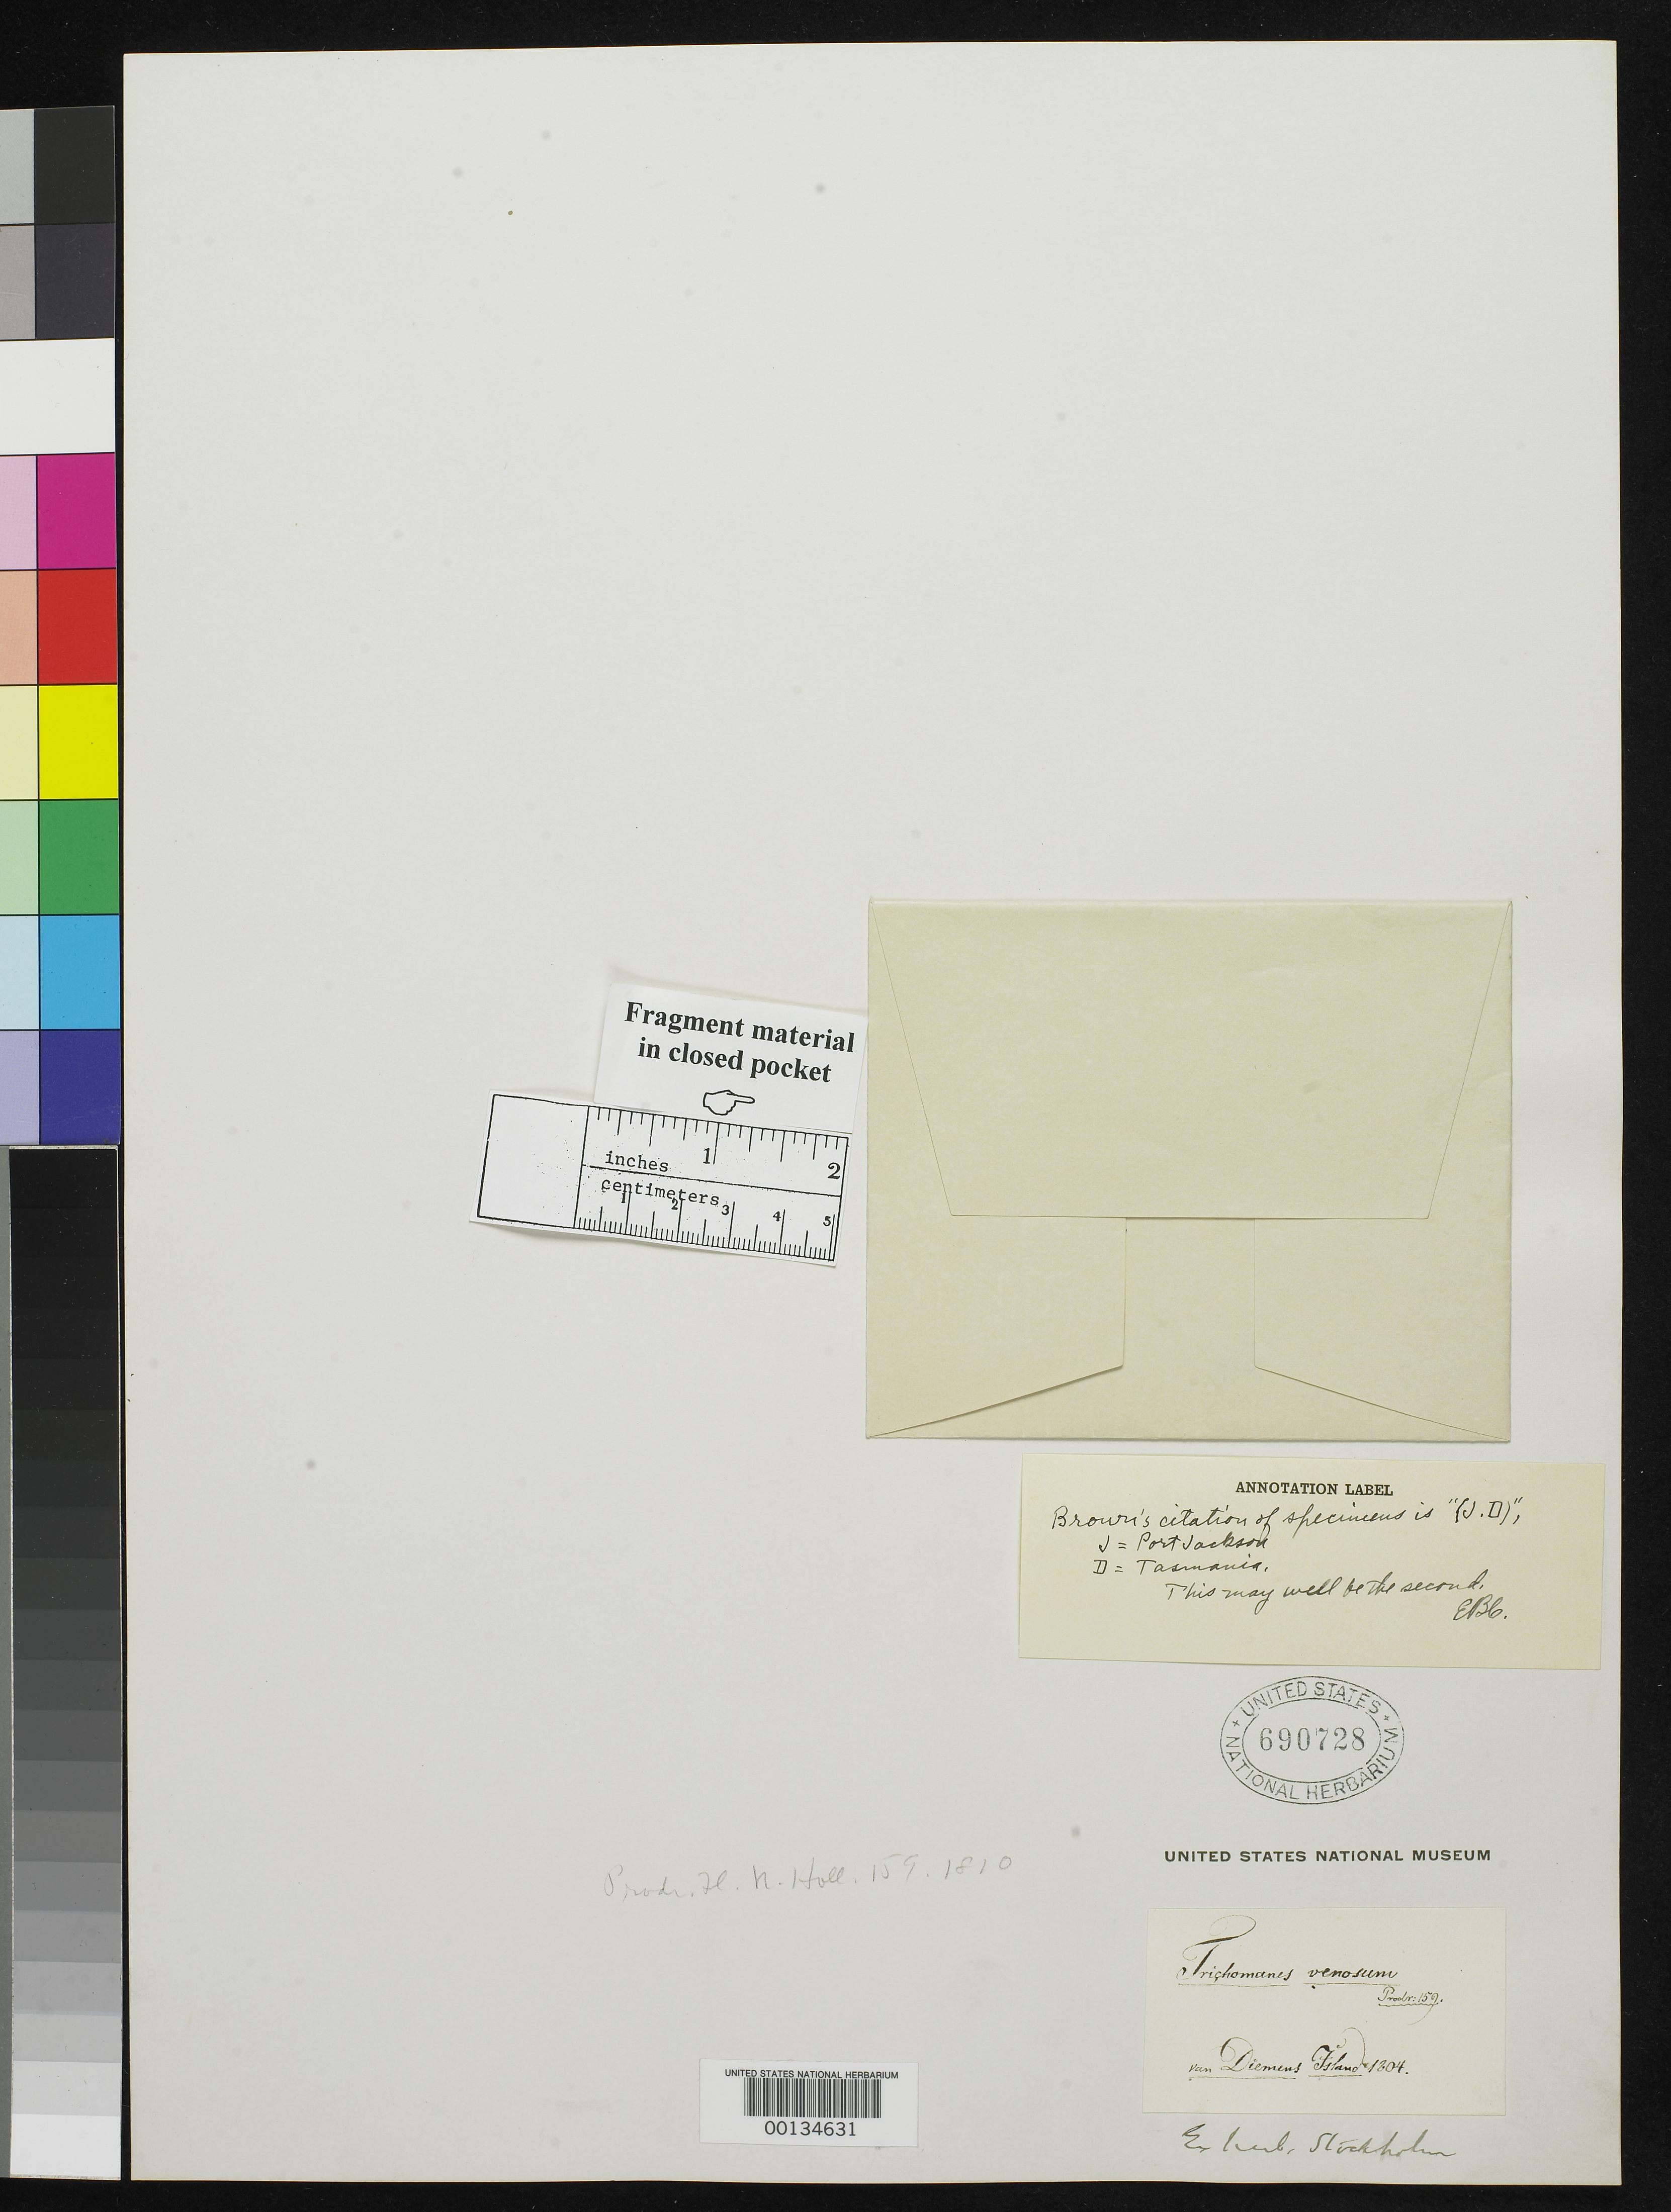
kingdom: Plantae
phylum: Tracheophyta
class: Polypodiopsida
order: Hymenophyllales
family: Hymenophyllaceae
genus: Trichomanes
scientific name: Trichomanes venosum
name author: R. Br.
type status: Isosyntype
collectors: W. T. Aiton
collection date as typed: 1804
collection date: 1804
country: Australia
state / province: Tasmania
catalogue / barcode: US 690728